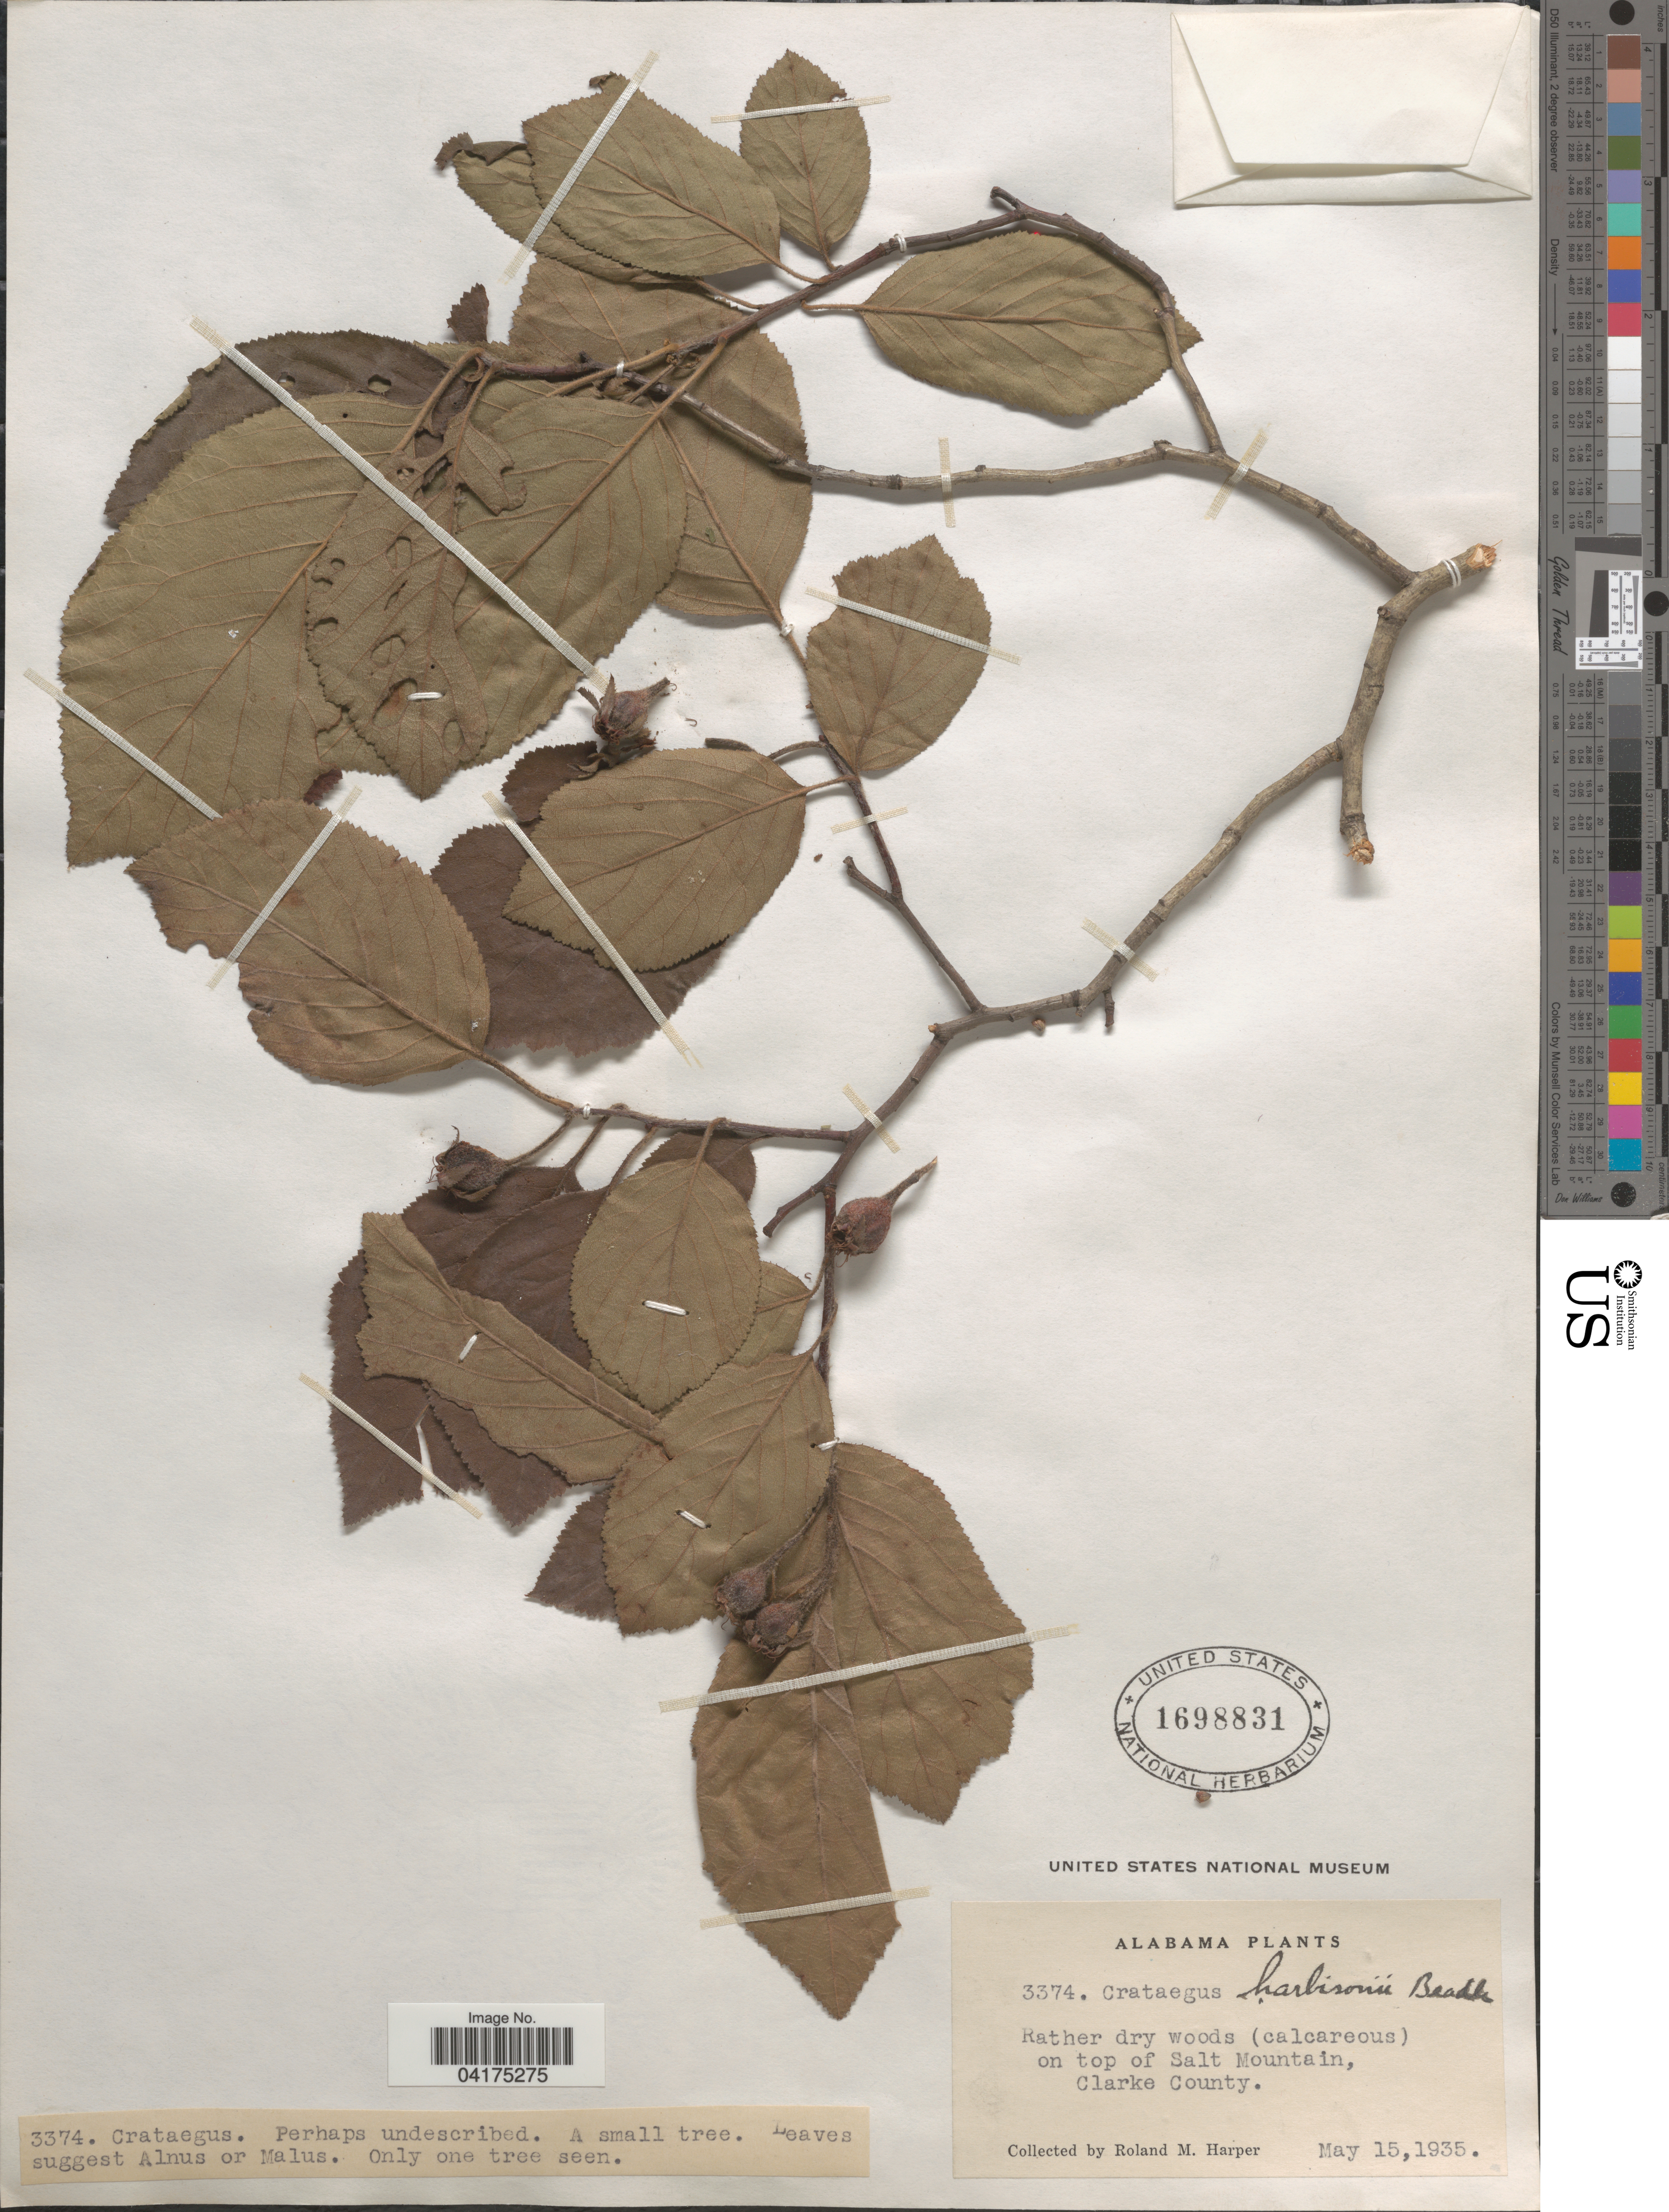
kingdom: Plantae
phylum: Tracheophyta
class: Magnoliopsida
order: Rosales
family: Rosaceae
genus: Crataegus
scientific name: Crataegus harbisonii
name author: Beadle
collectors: R. M. Harper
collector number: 3374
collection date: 1935-05-15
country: United States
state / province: Alabama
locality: Rather dry woods (calcareous) on top of Salt Mountain, Clarke County.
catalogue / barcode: US 1698831